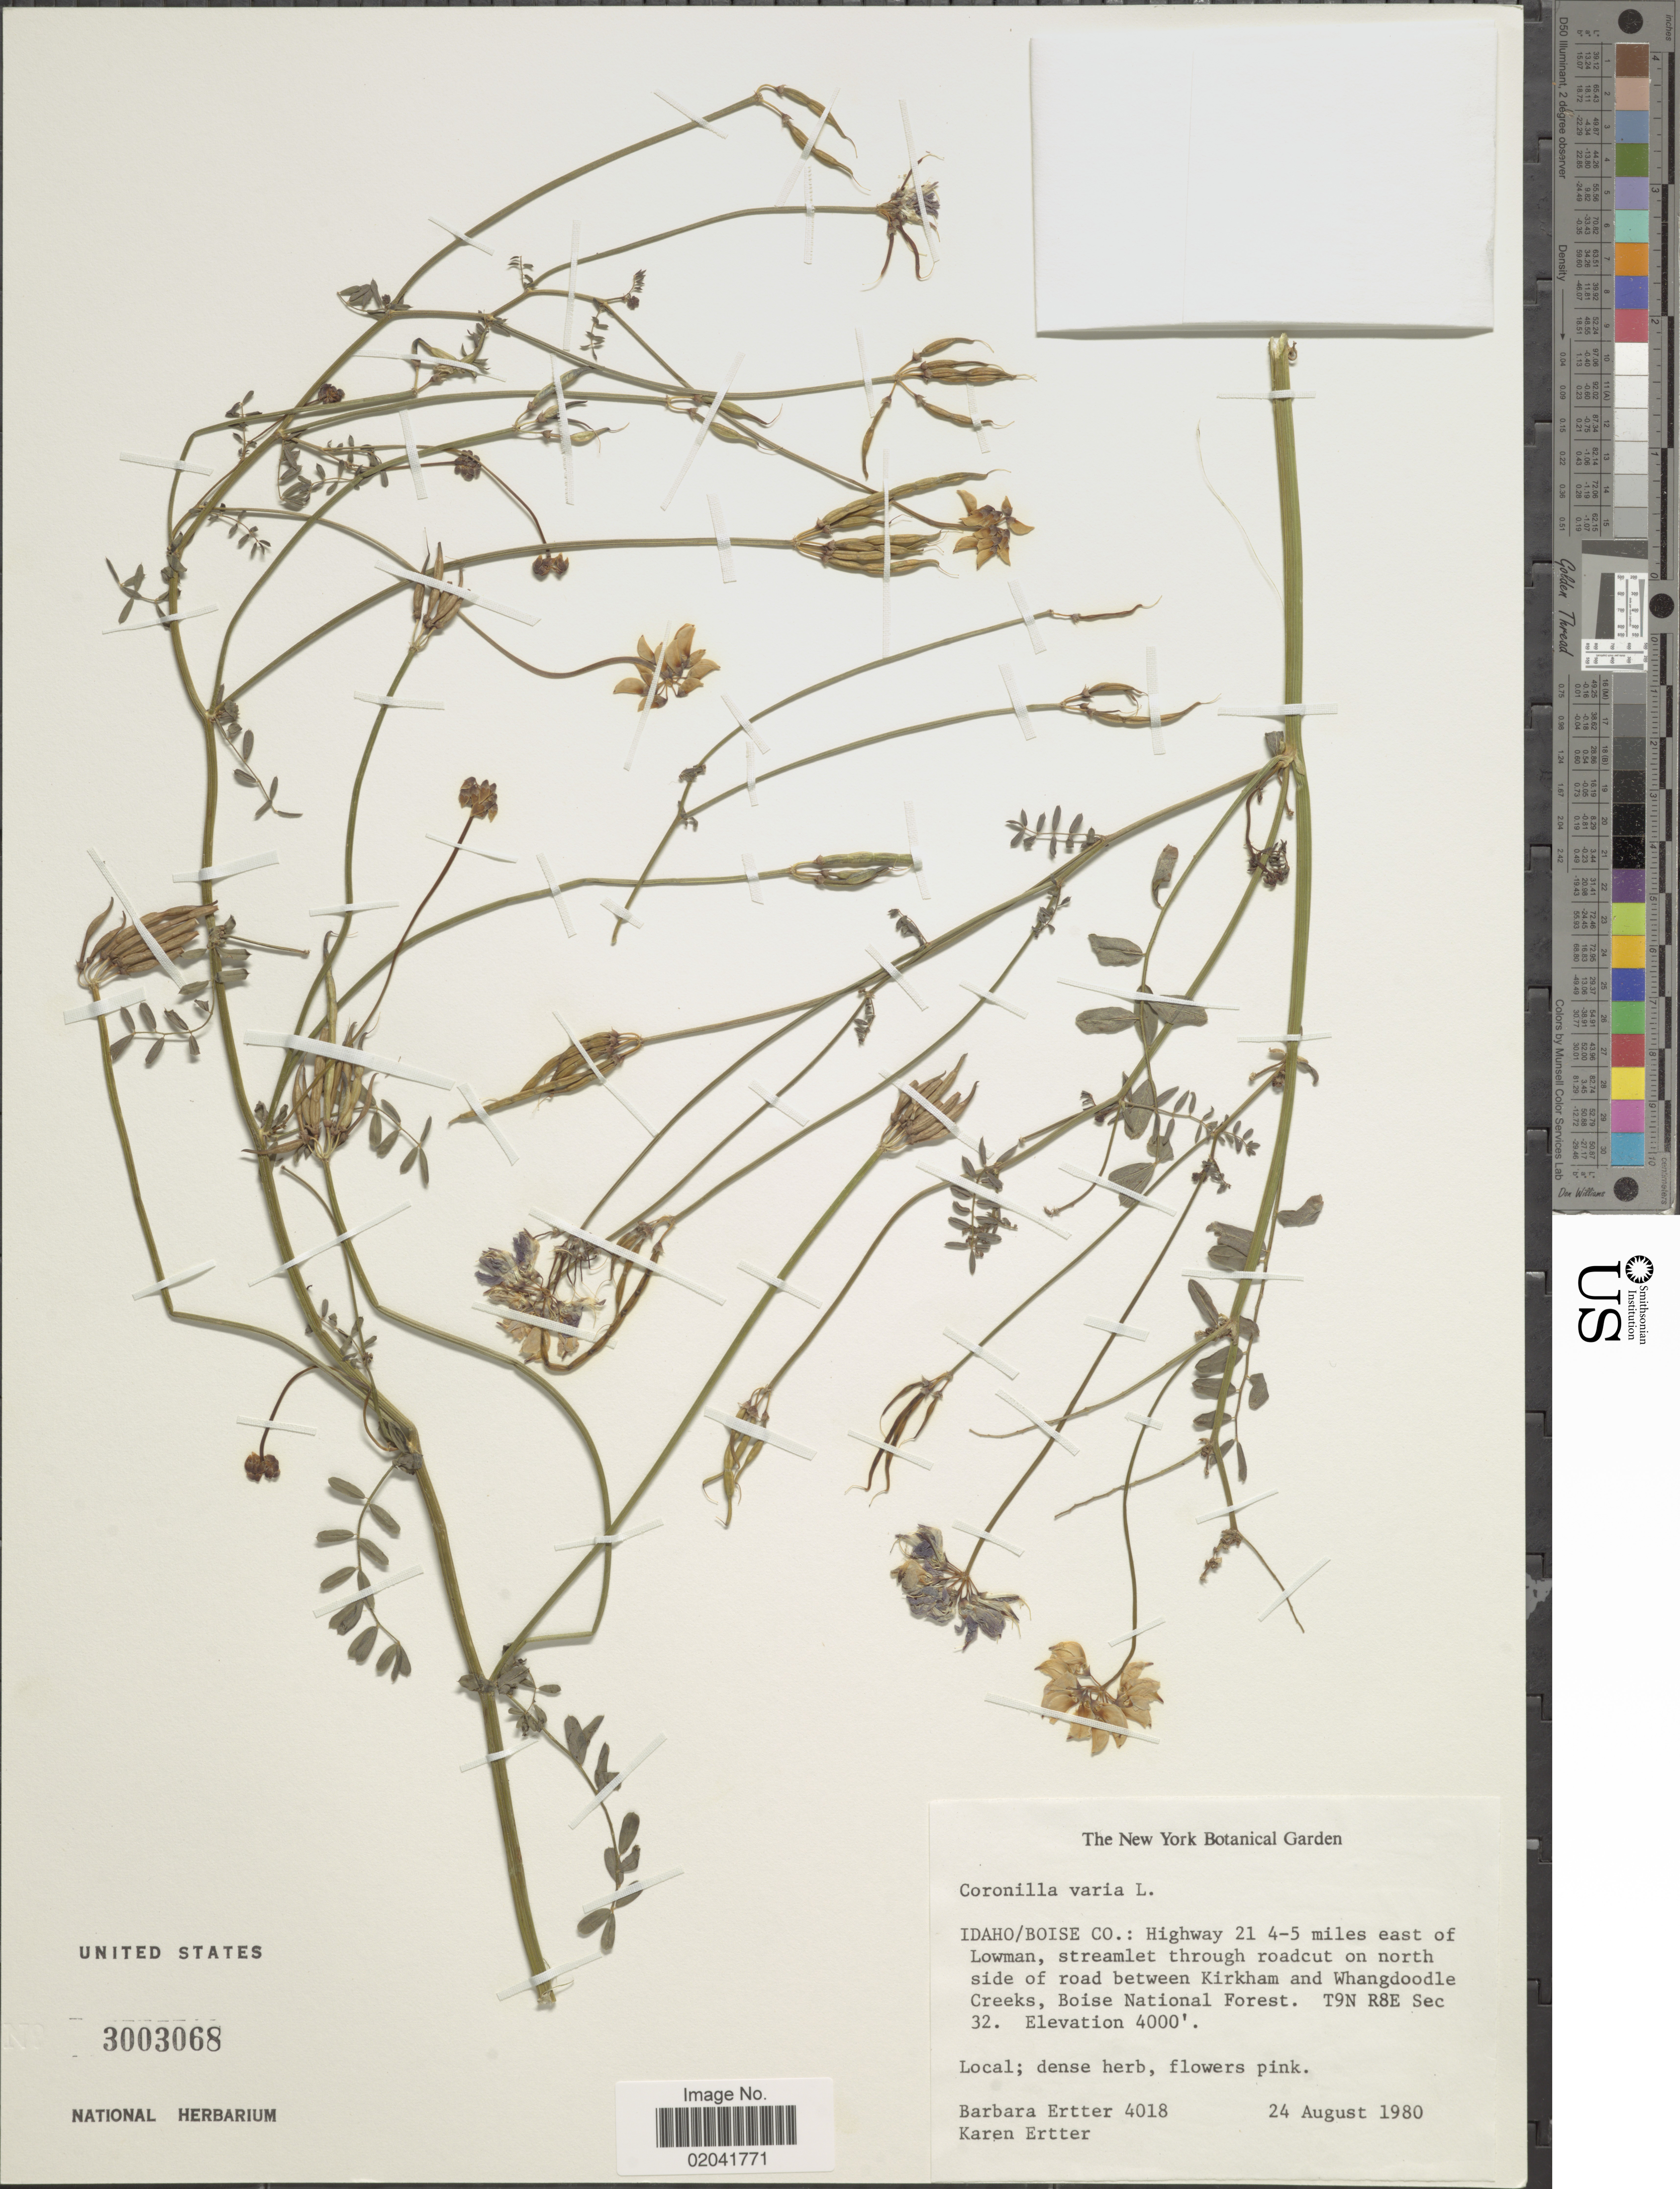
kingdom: Plantae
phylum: Tracheophyta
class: Magnoliopsida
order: Fabales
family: Fabaceae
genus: Coronilla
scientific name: Coronilla varia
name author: L.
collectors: B. Ertter & K. Ertter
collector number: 4018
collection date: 1980-08-24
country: United States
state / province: Idaho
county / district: Boise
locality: Highway 21 4-5 miles east of Lowman, streamlet through roadcut on north side of road between Kirkham and Whangdoodle Creeks, Boise National Forest. T9N R8E Sec 32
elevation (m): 1219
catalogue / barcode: US 3003068